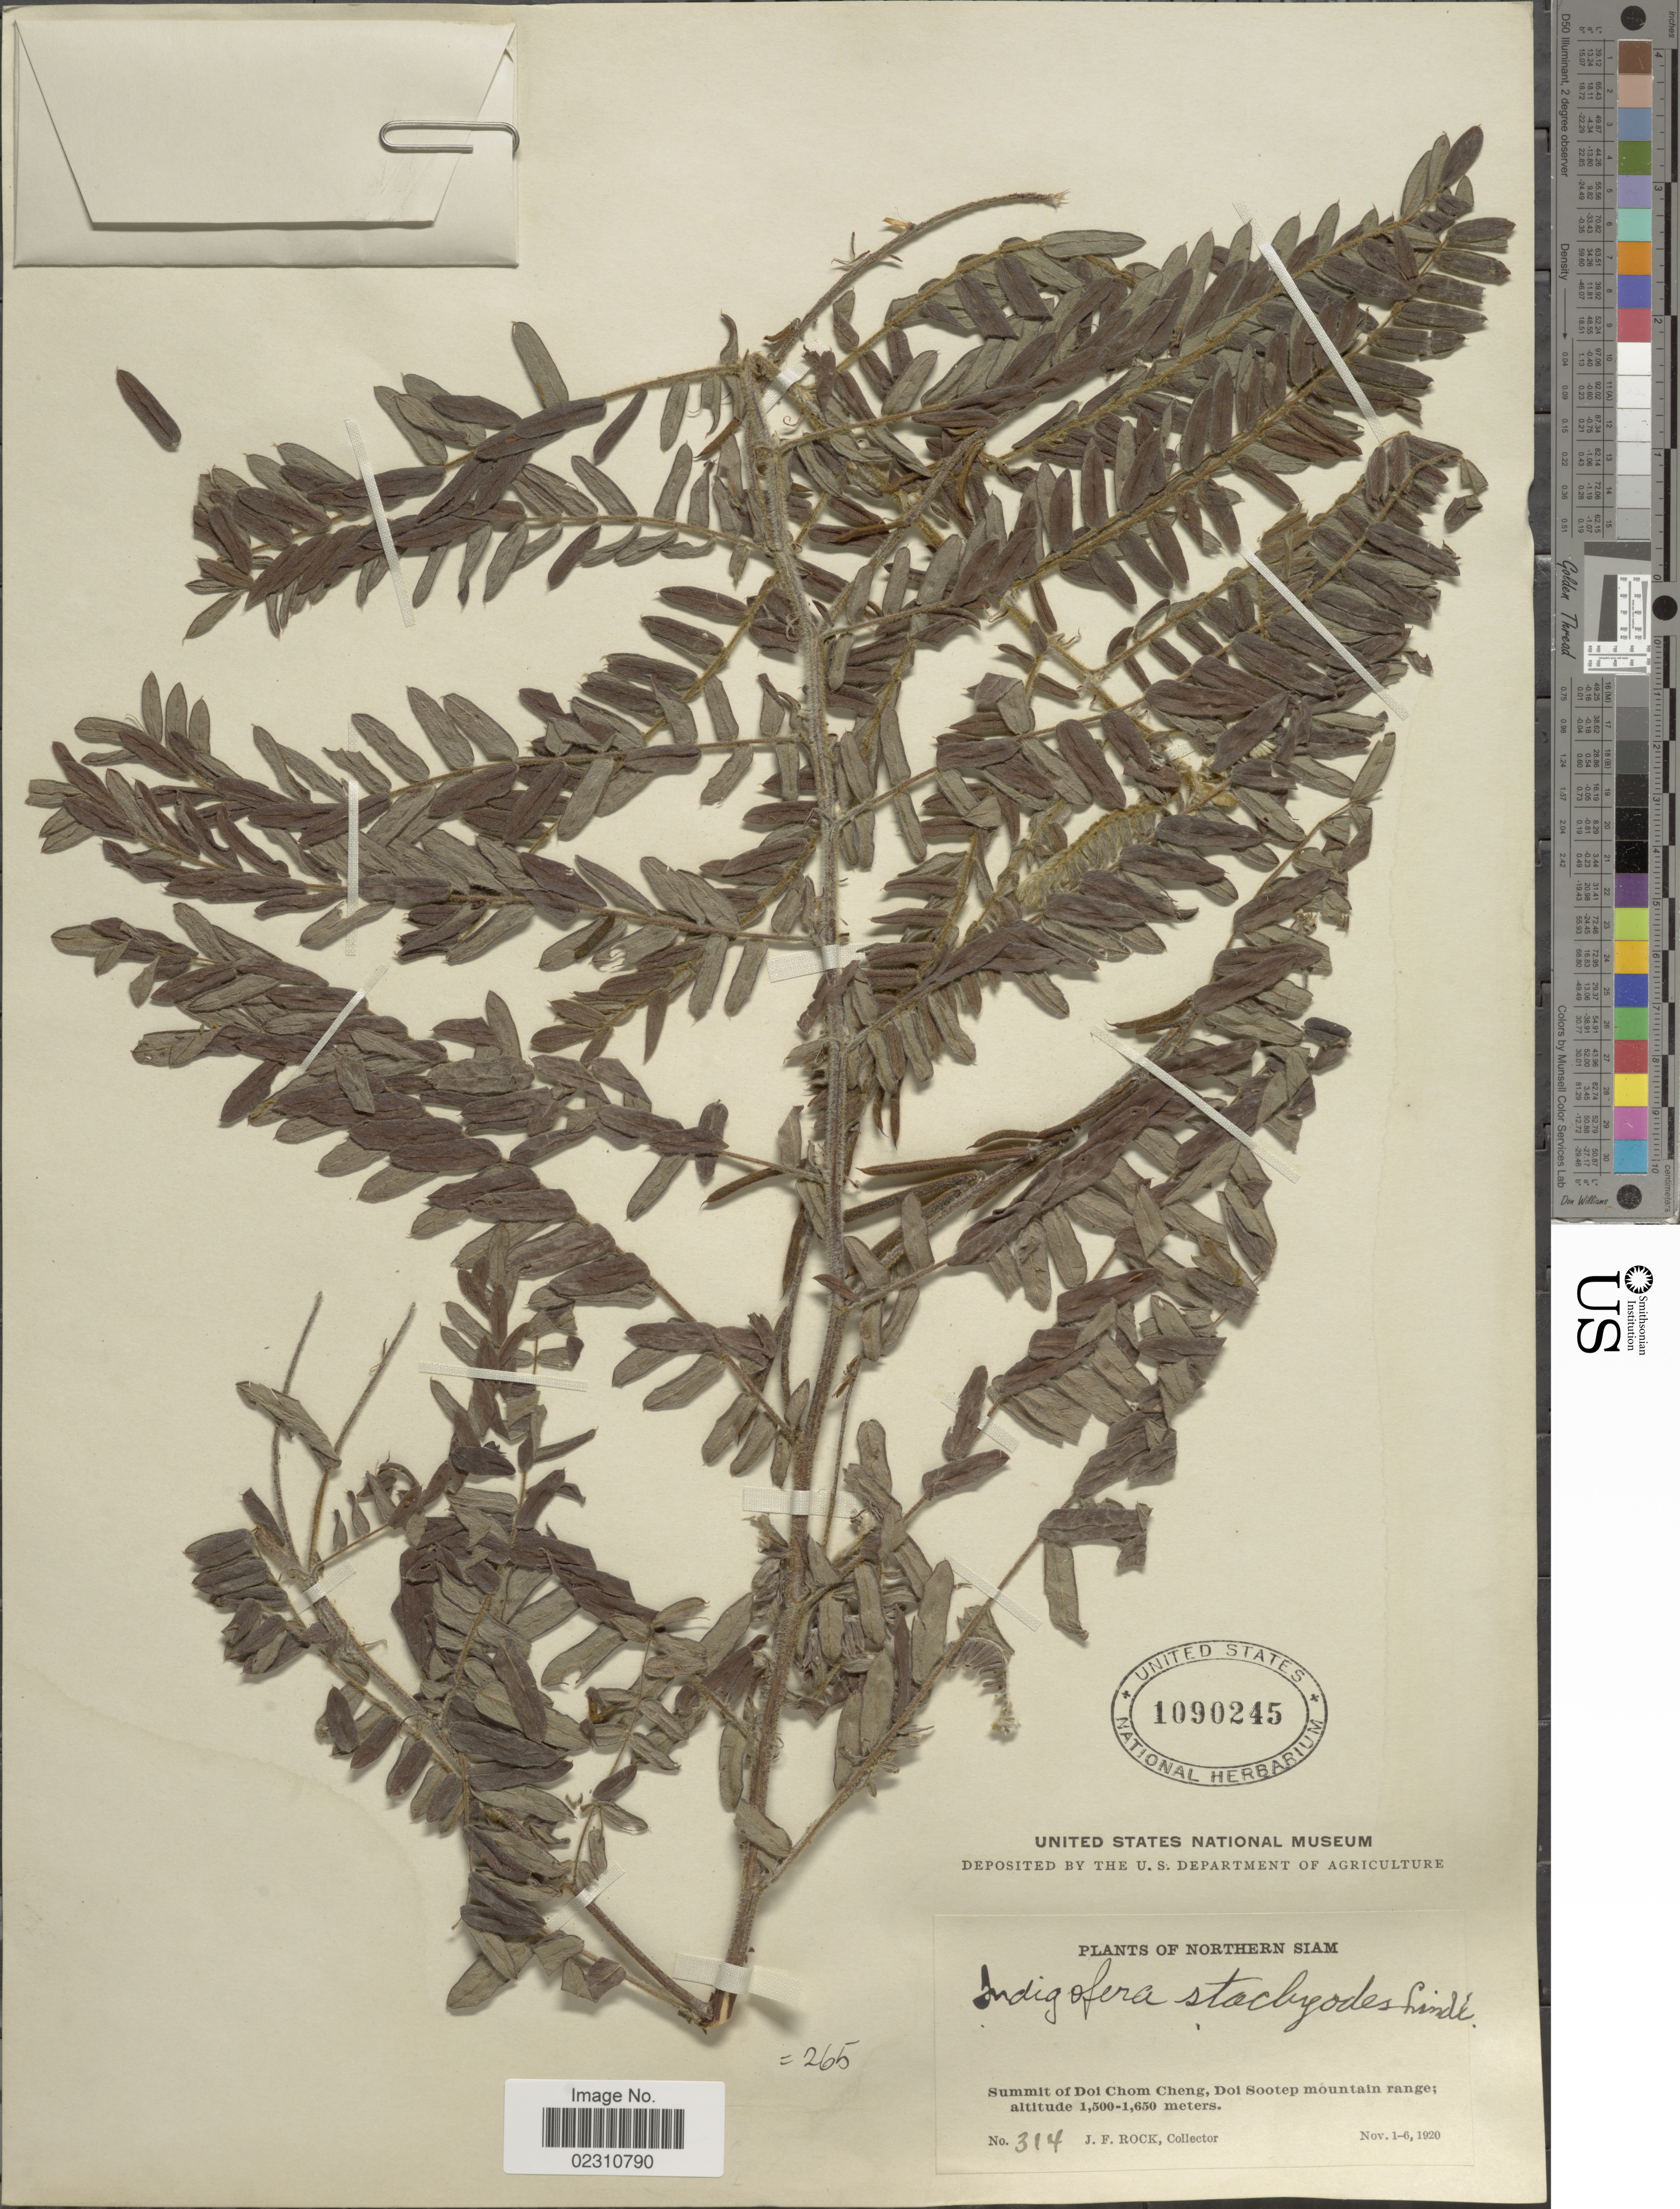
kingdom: Plantae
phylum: Tracheophyta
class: Magnoliopsida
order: Fabales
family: Fabaceae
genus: Indigofera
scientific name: Indigofera dosua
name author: Buch.-Ham. ex D. Don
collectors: J. Rock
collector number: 314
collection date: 1920-11-01/1920-11-06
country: Thailand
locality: Summit of Doi Chom Cheng, Doi Sootep mountain range.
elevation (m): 1500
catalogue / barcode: US 1090245